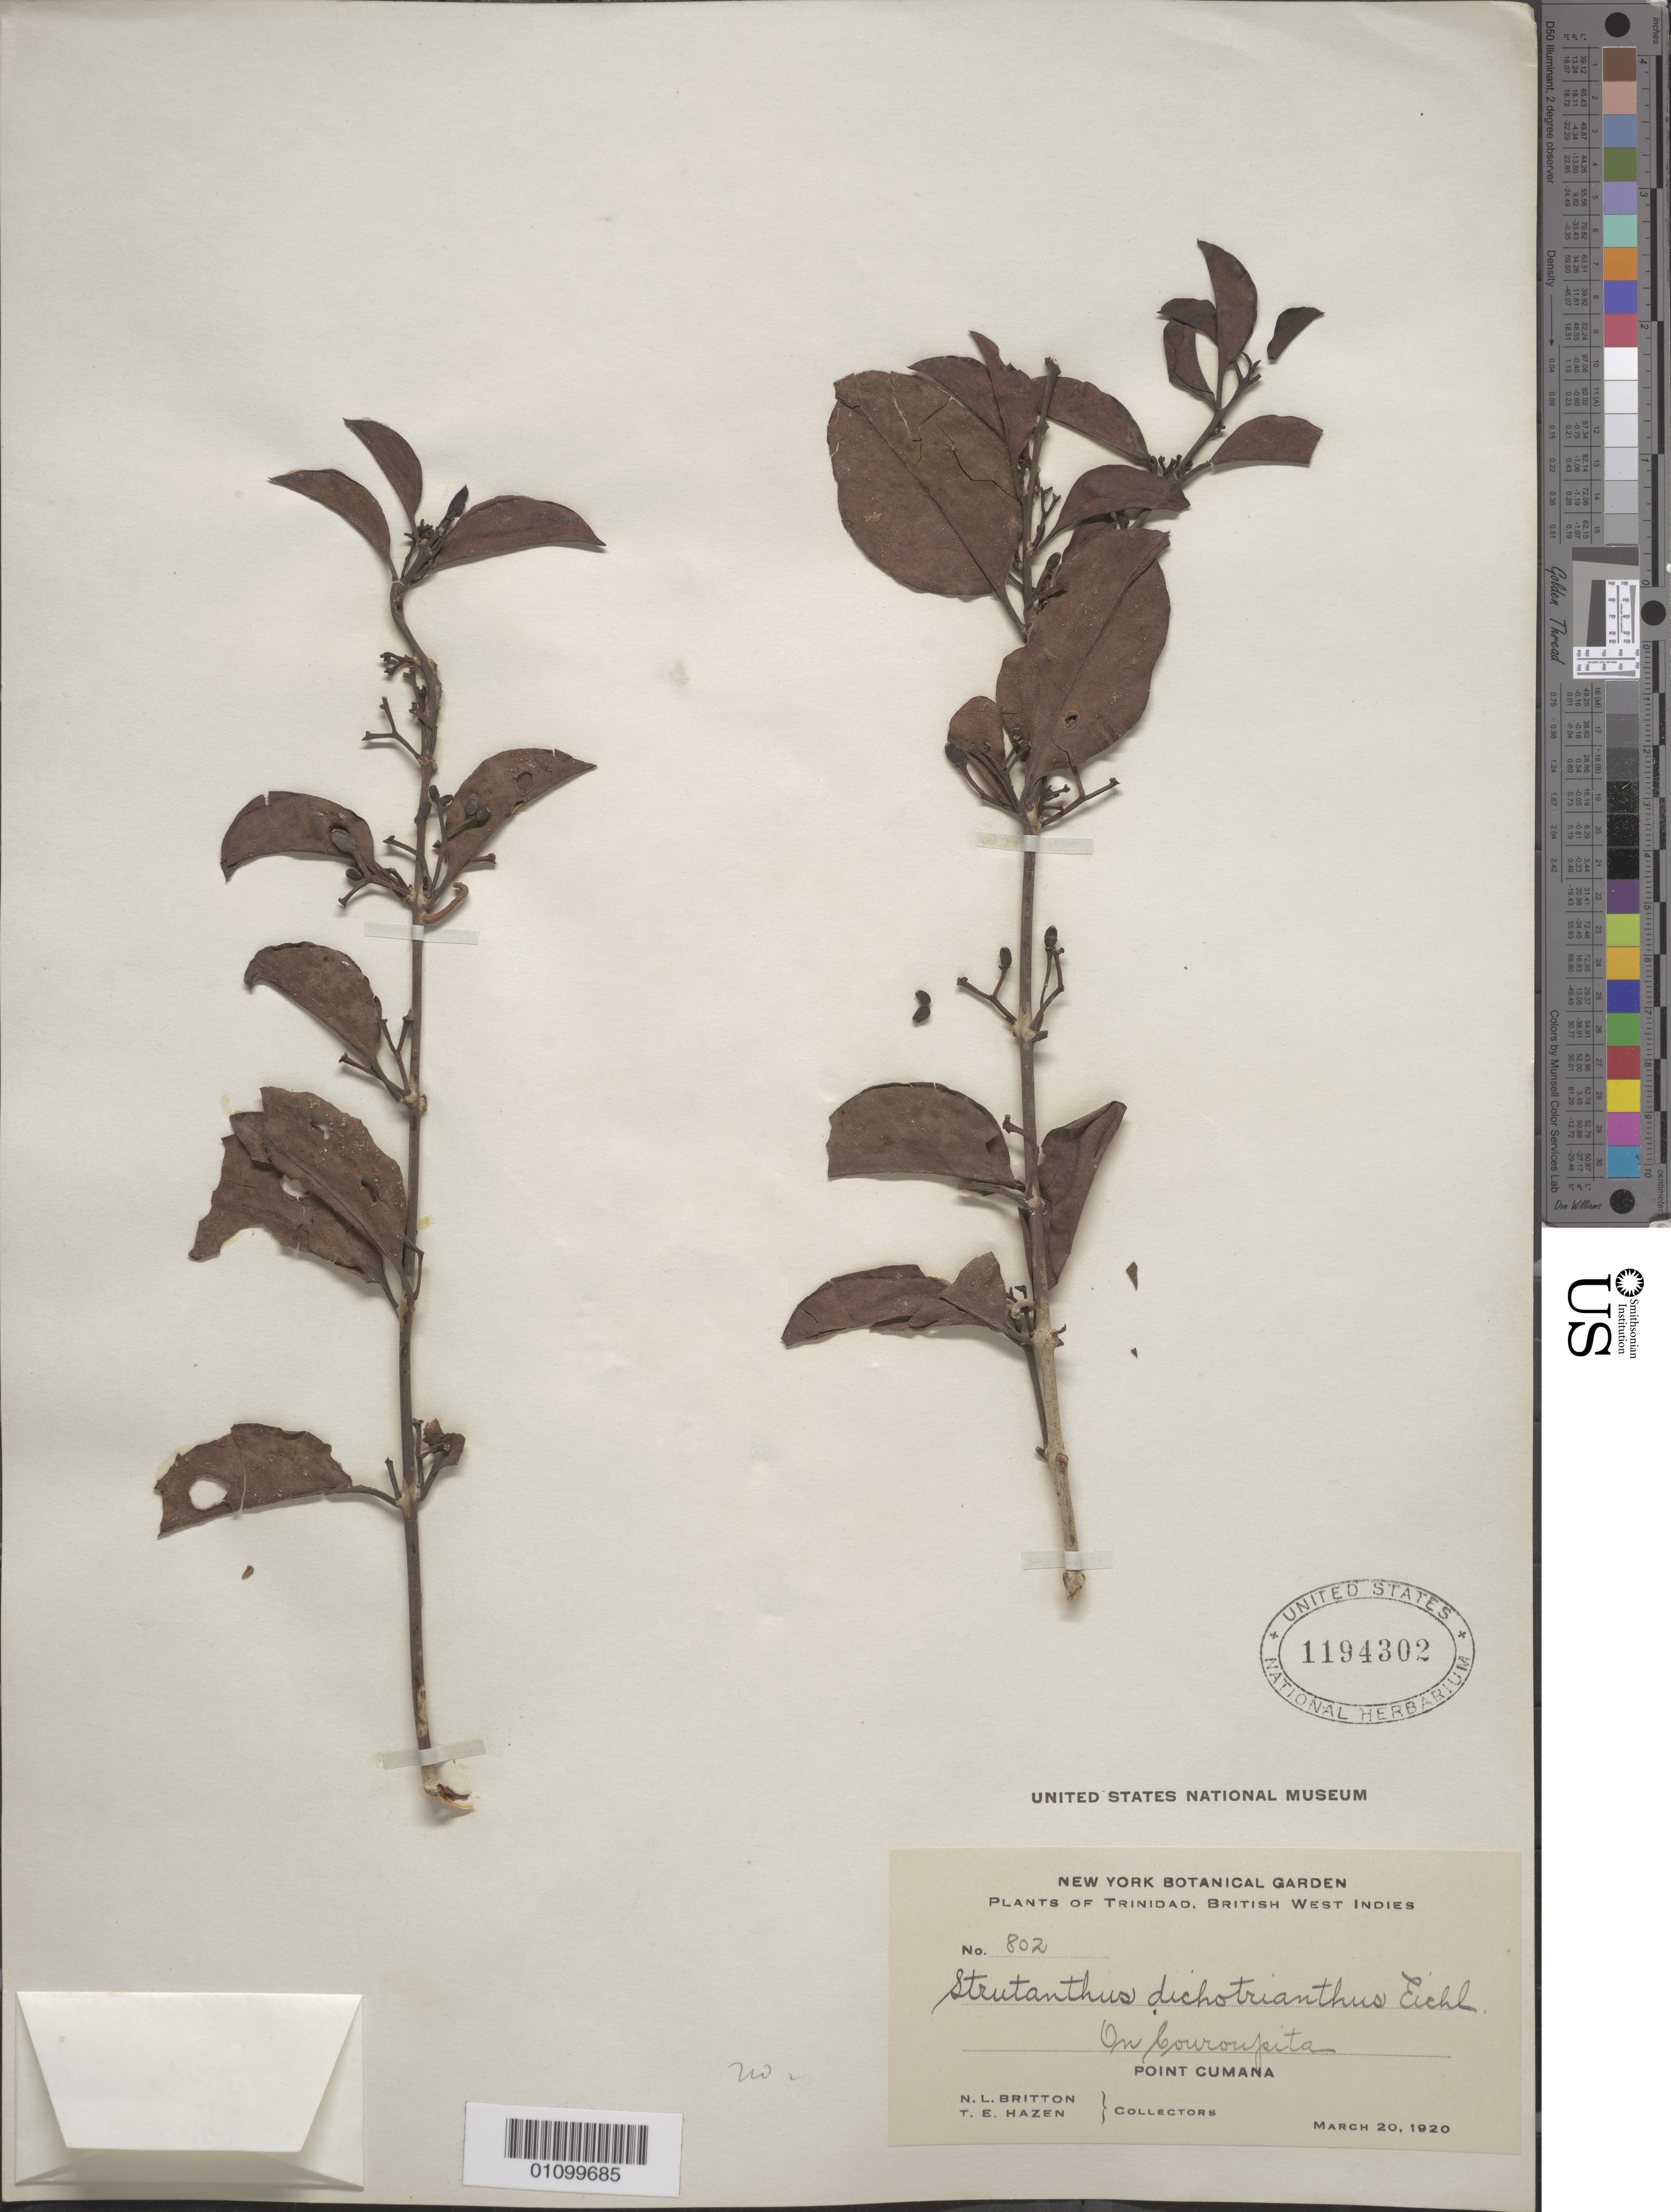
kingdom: Plantae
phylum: Tracheophyta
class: Magnoliopsida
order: Santalales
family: Loranthaceae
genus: Struthanthus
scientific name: Struthanthus dichotrianthus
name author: Eichler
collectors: N. Britton & T. E. Hazen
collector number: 802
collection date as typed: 20 Mar 1920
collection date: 1920-03-20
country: Trinidad and Tobago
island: Trinidad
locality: Point Cumana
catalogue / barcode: US 1194302